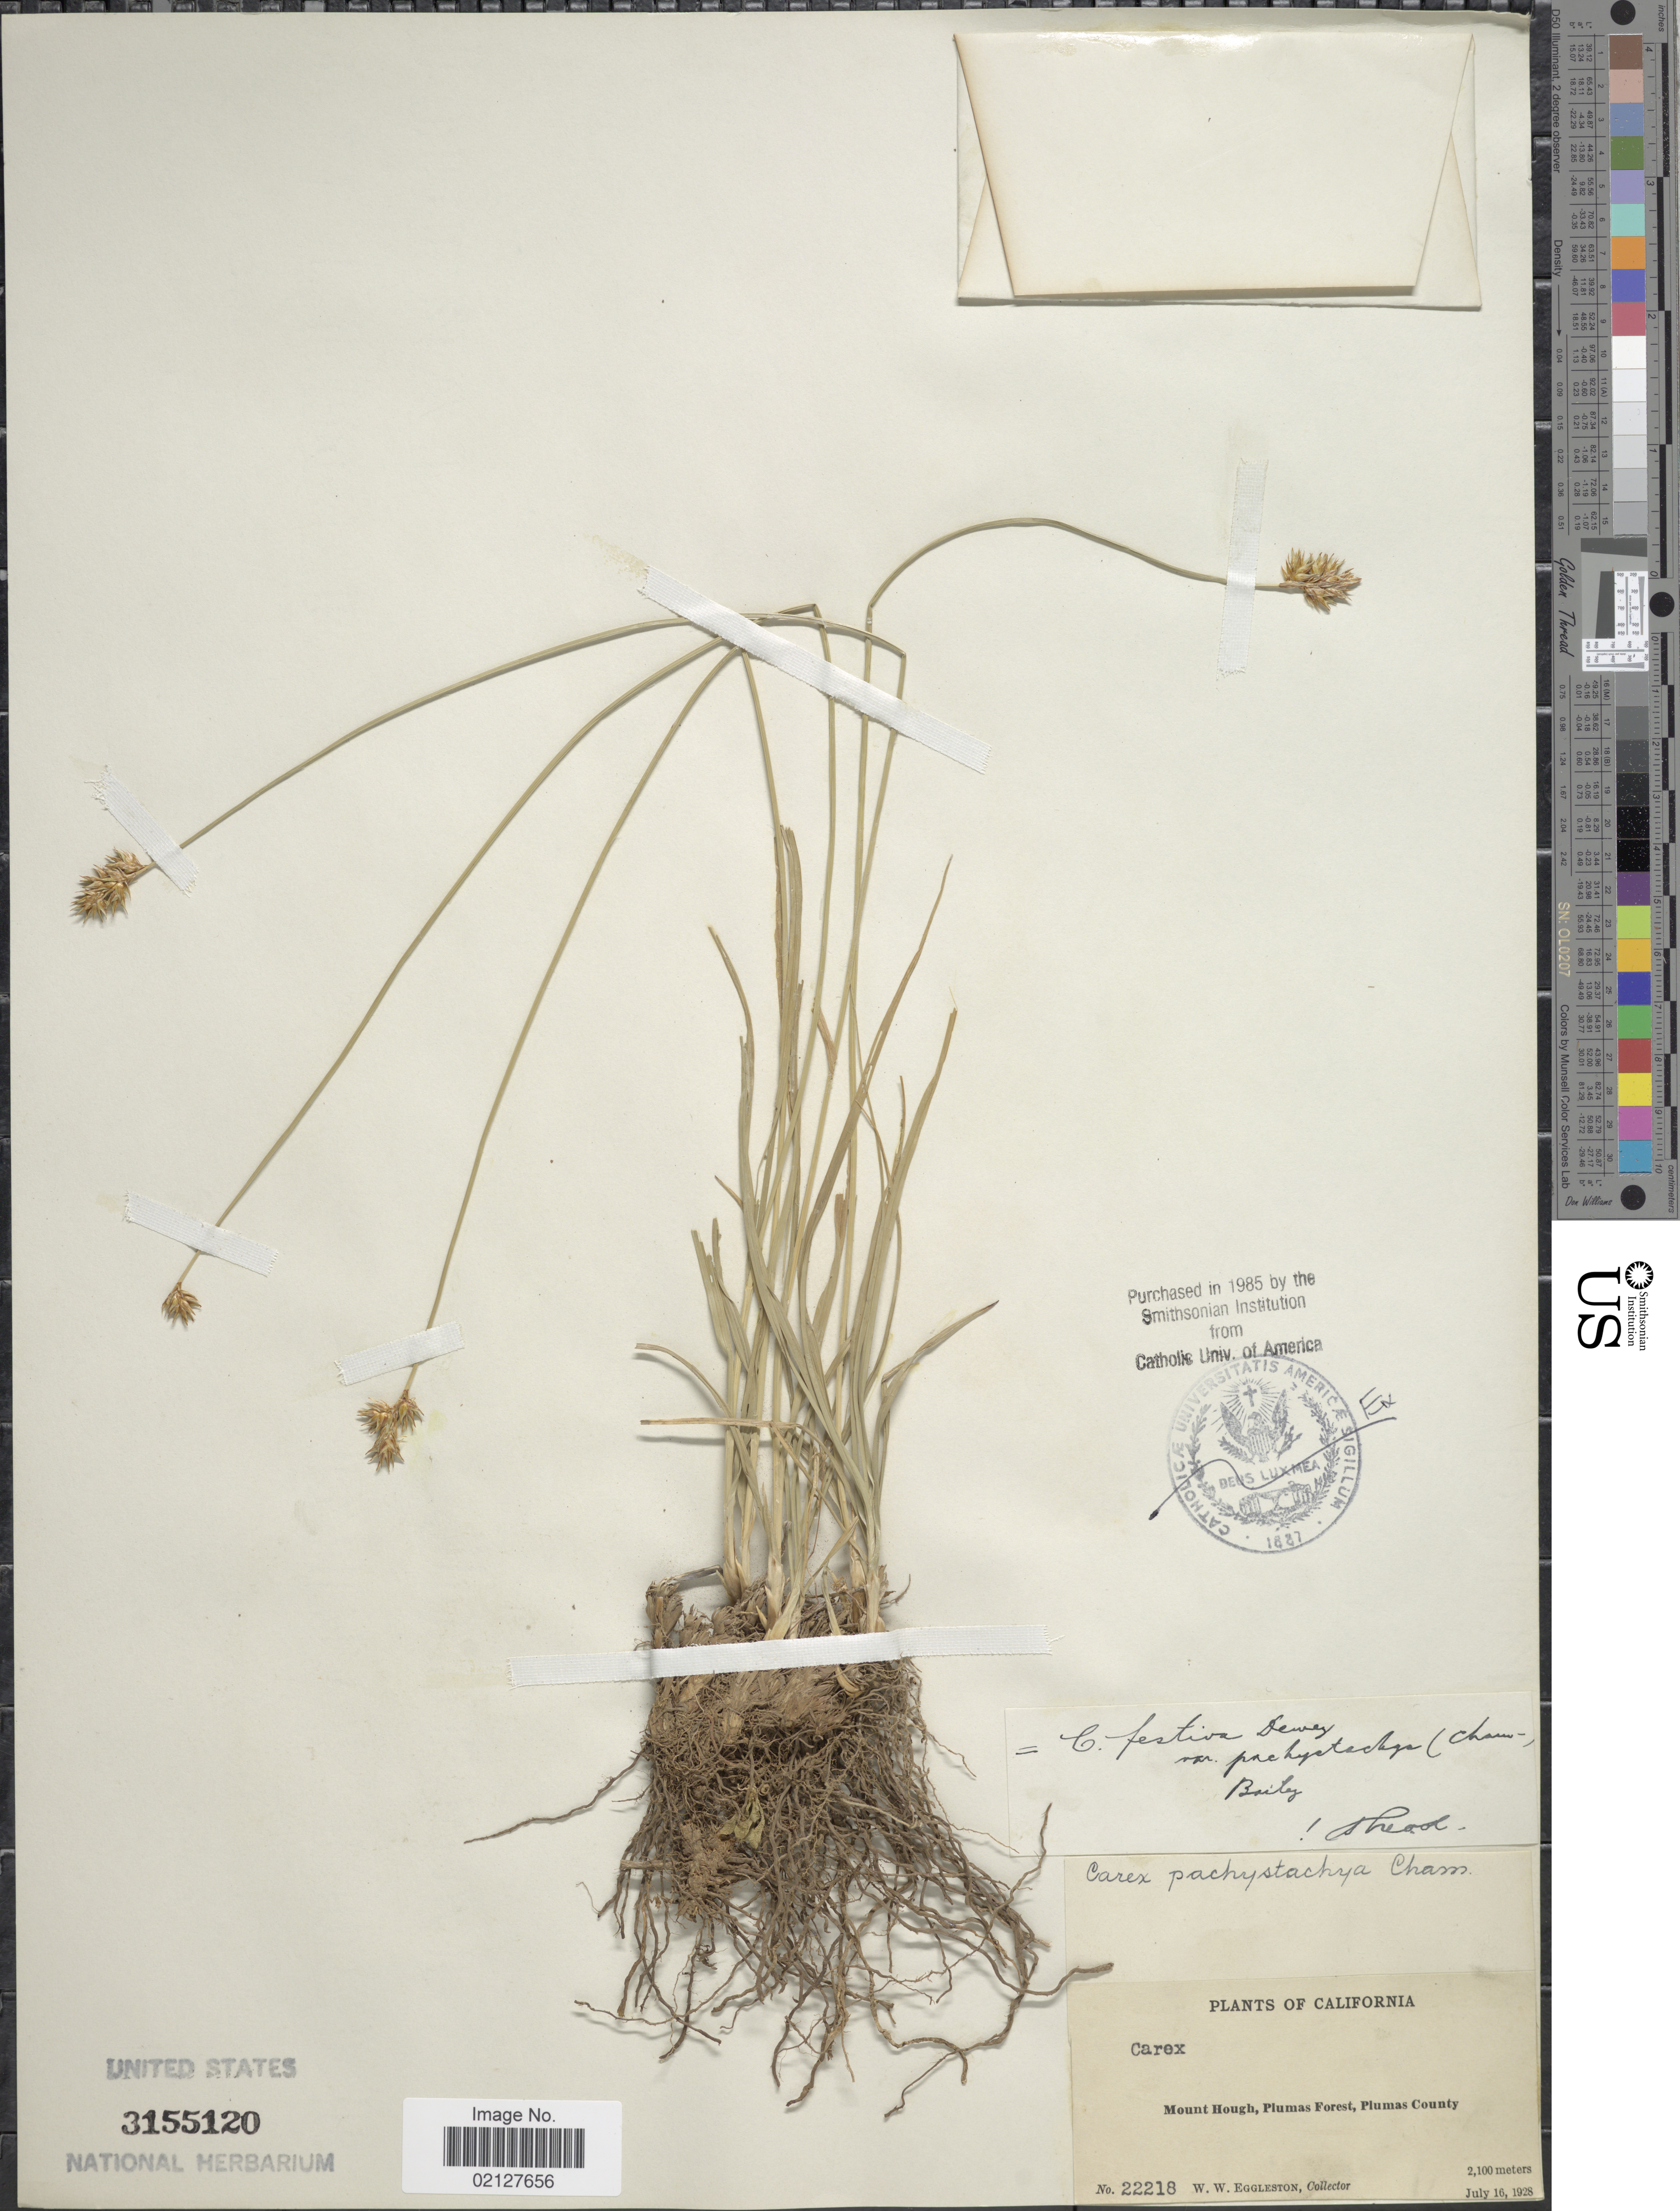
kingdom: Plantae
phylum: Tracheophyta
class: Liliopsida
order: Poales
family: Cyperaceae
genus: Carex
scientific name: Carex pachystachya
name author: Cham. ex Steud.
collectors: W. W. Eggleston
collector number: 22218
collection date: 1928-07-16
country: United States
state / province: California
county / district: Plumas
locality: Mount Hough, Plumas Forest, Plumas County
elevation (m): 2100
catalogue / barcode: US 3155120